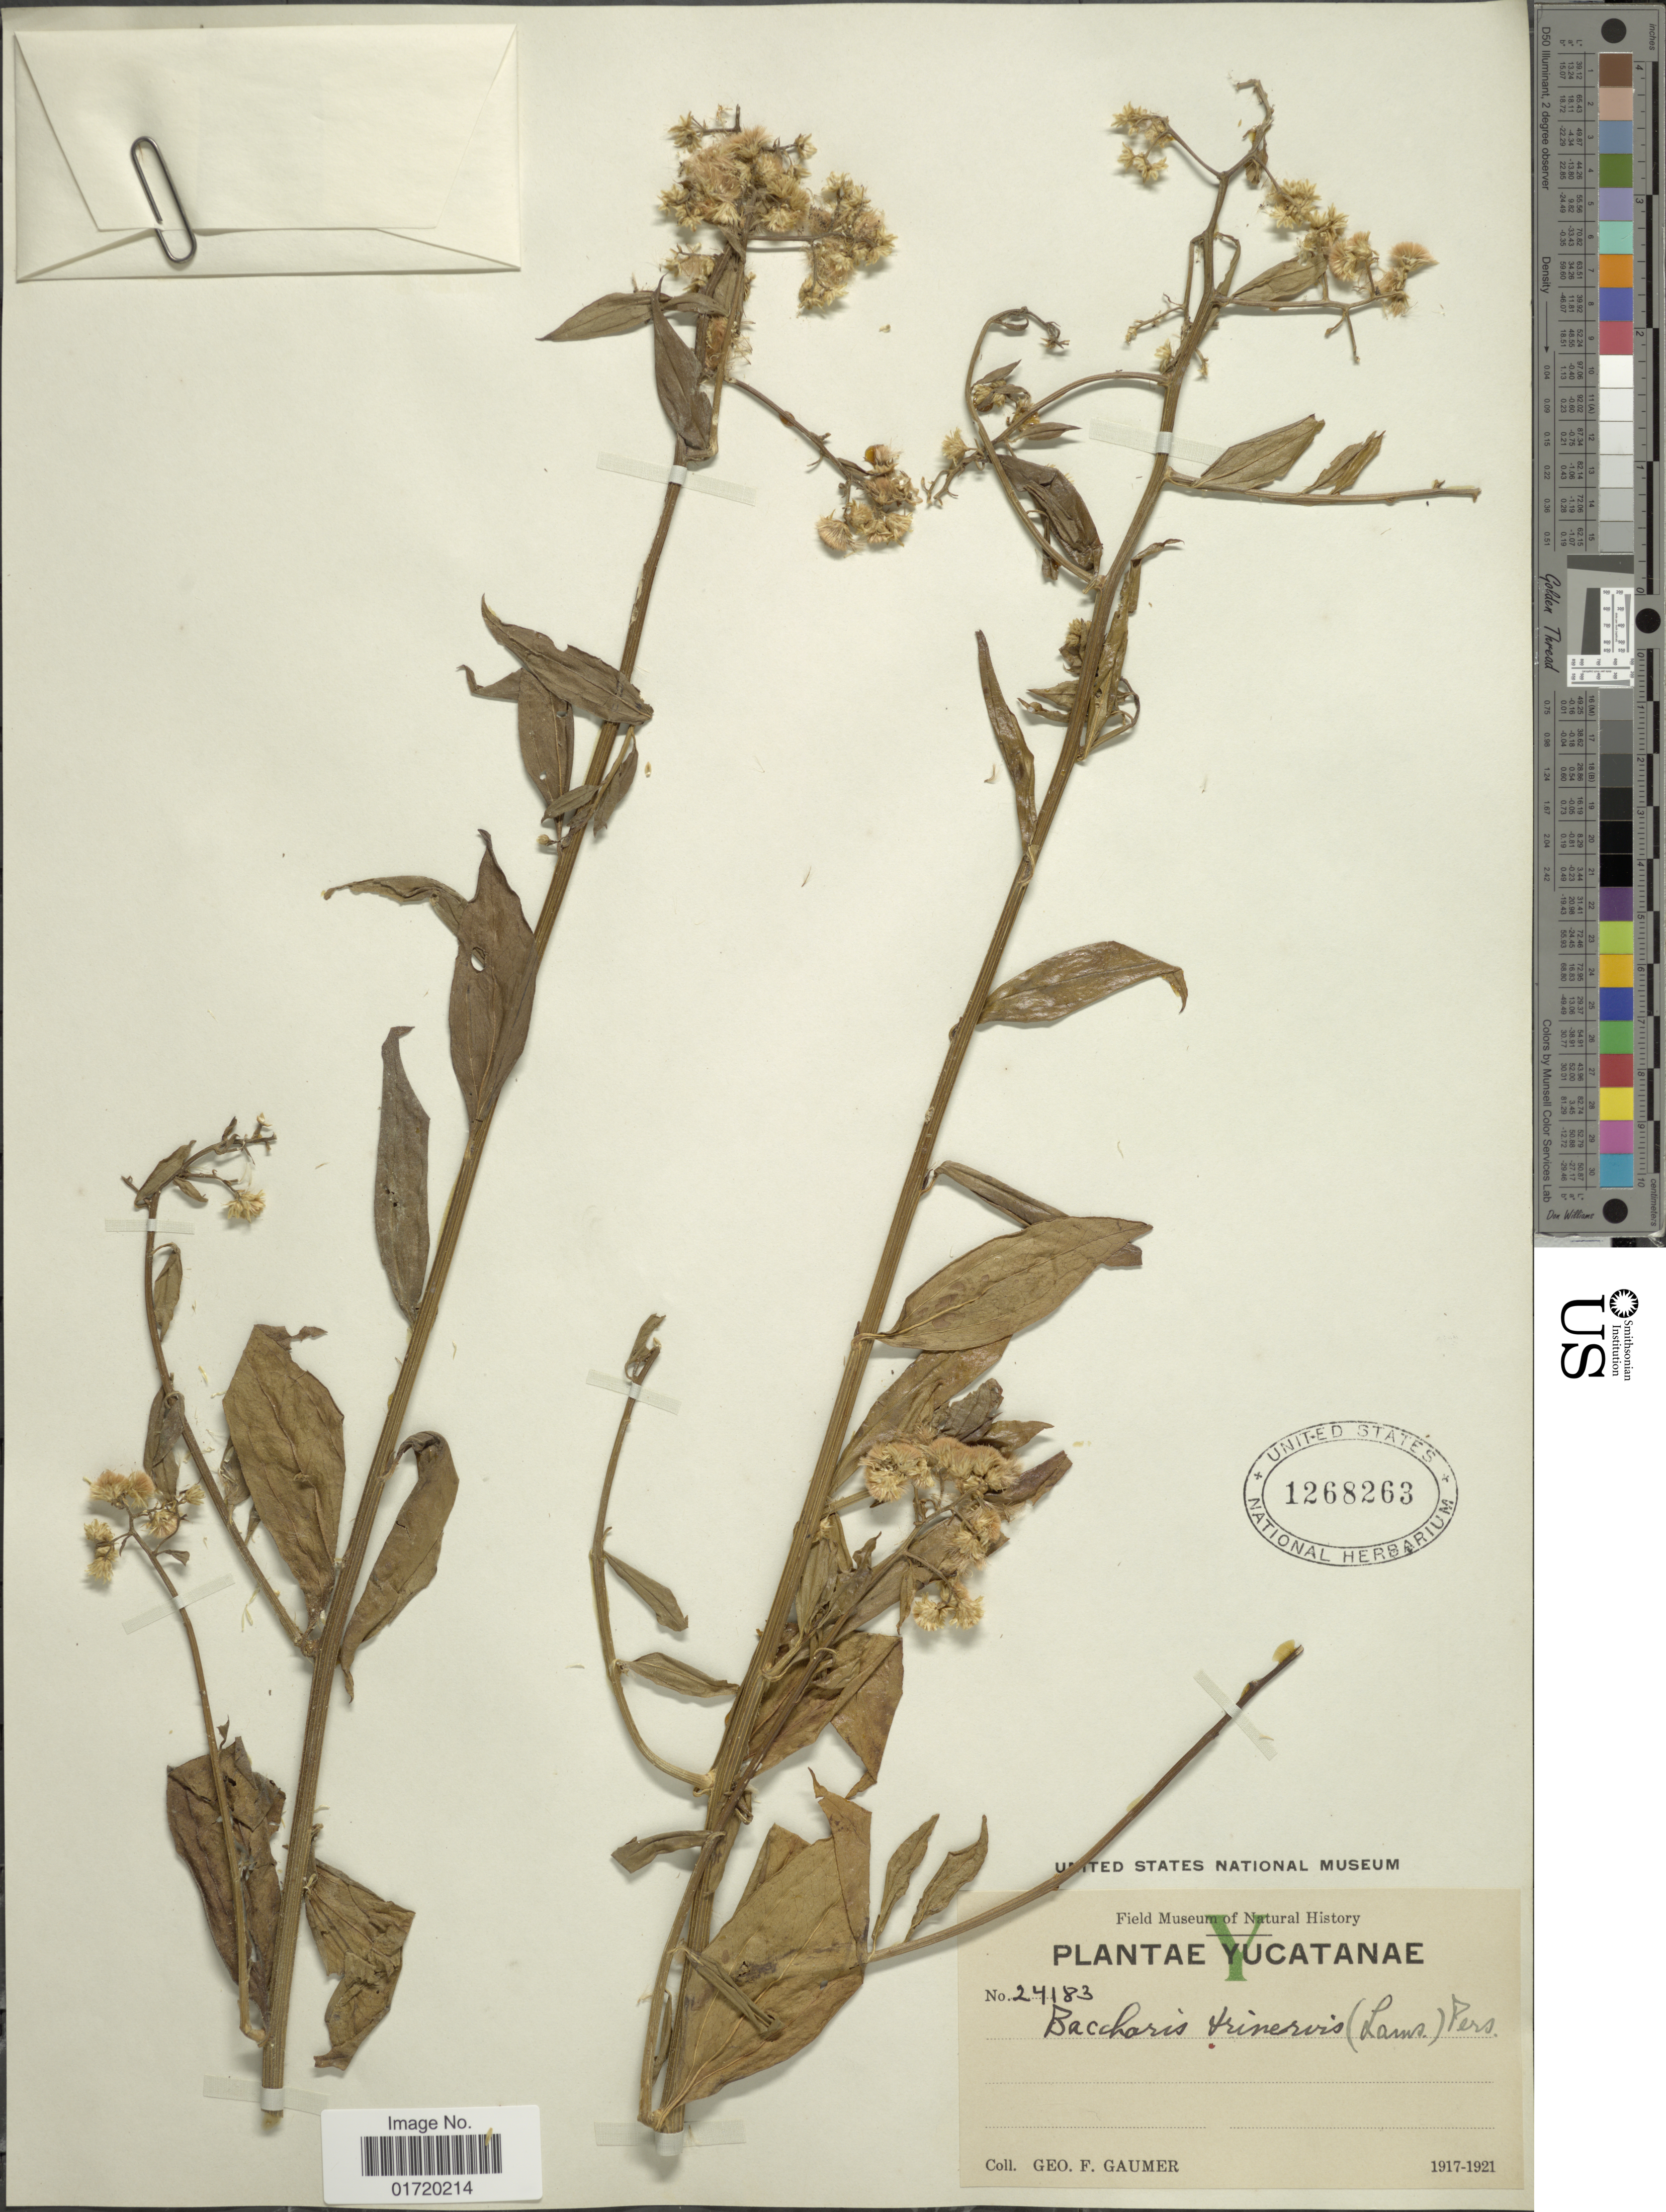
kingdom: Plantae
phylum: Tracheophyta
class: Magnoliopsida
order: Asterales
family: Asteraceae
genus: Baccharis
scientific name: Baccharis trinervis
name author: (Lam.) Pers.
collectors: G. F. Gaumer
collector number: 24183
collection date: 1917/1921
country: Mexico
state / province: Yucatán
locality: Yucatanae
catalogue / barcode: US 1268263